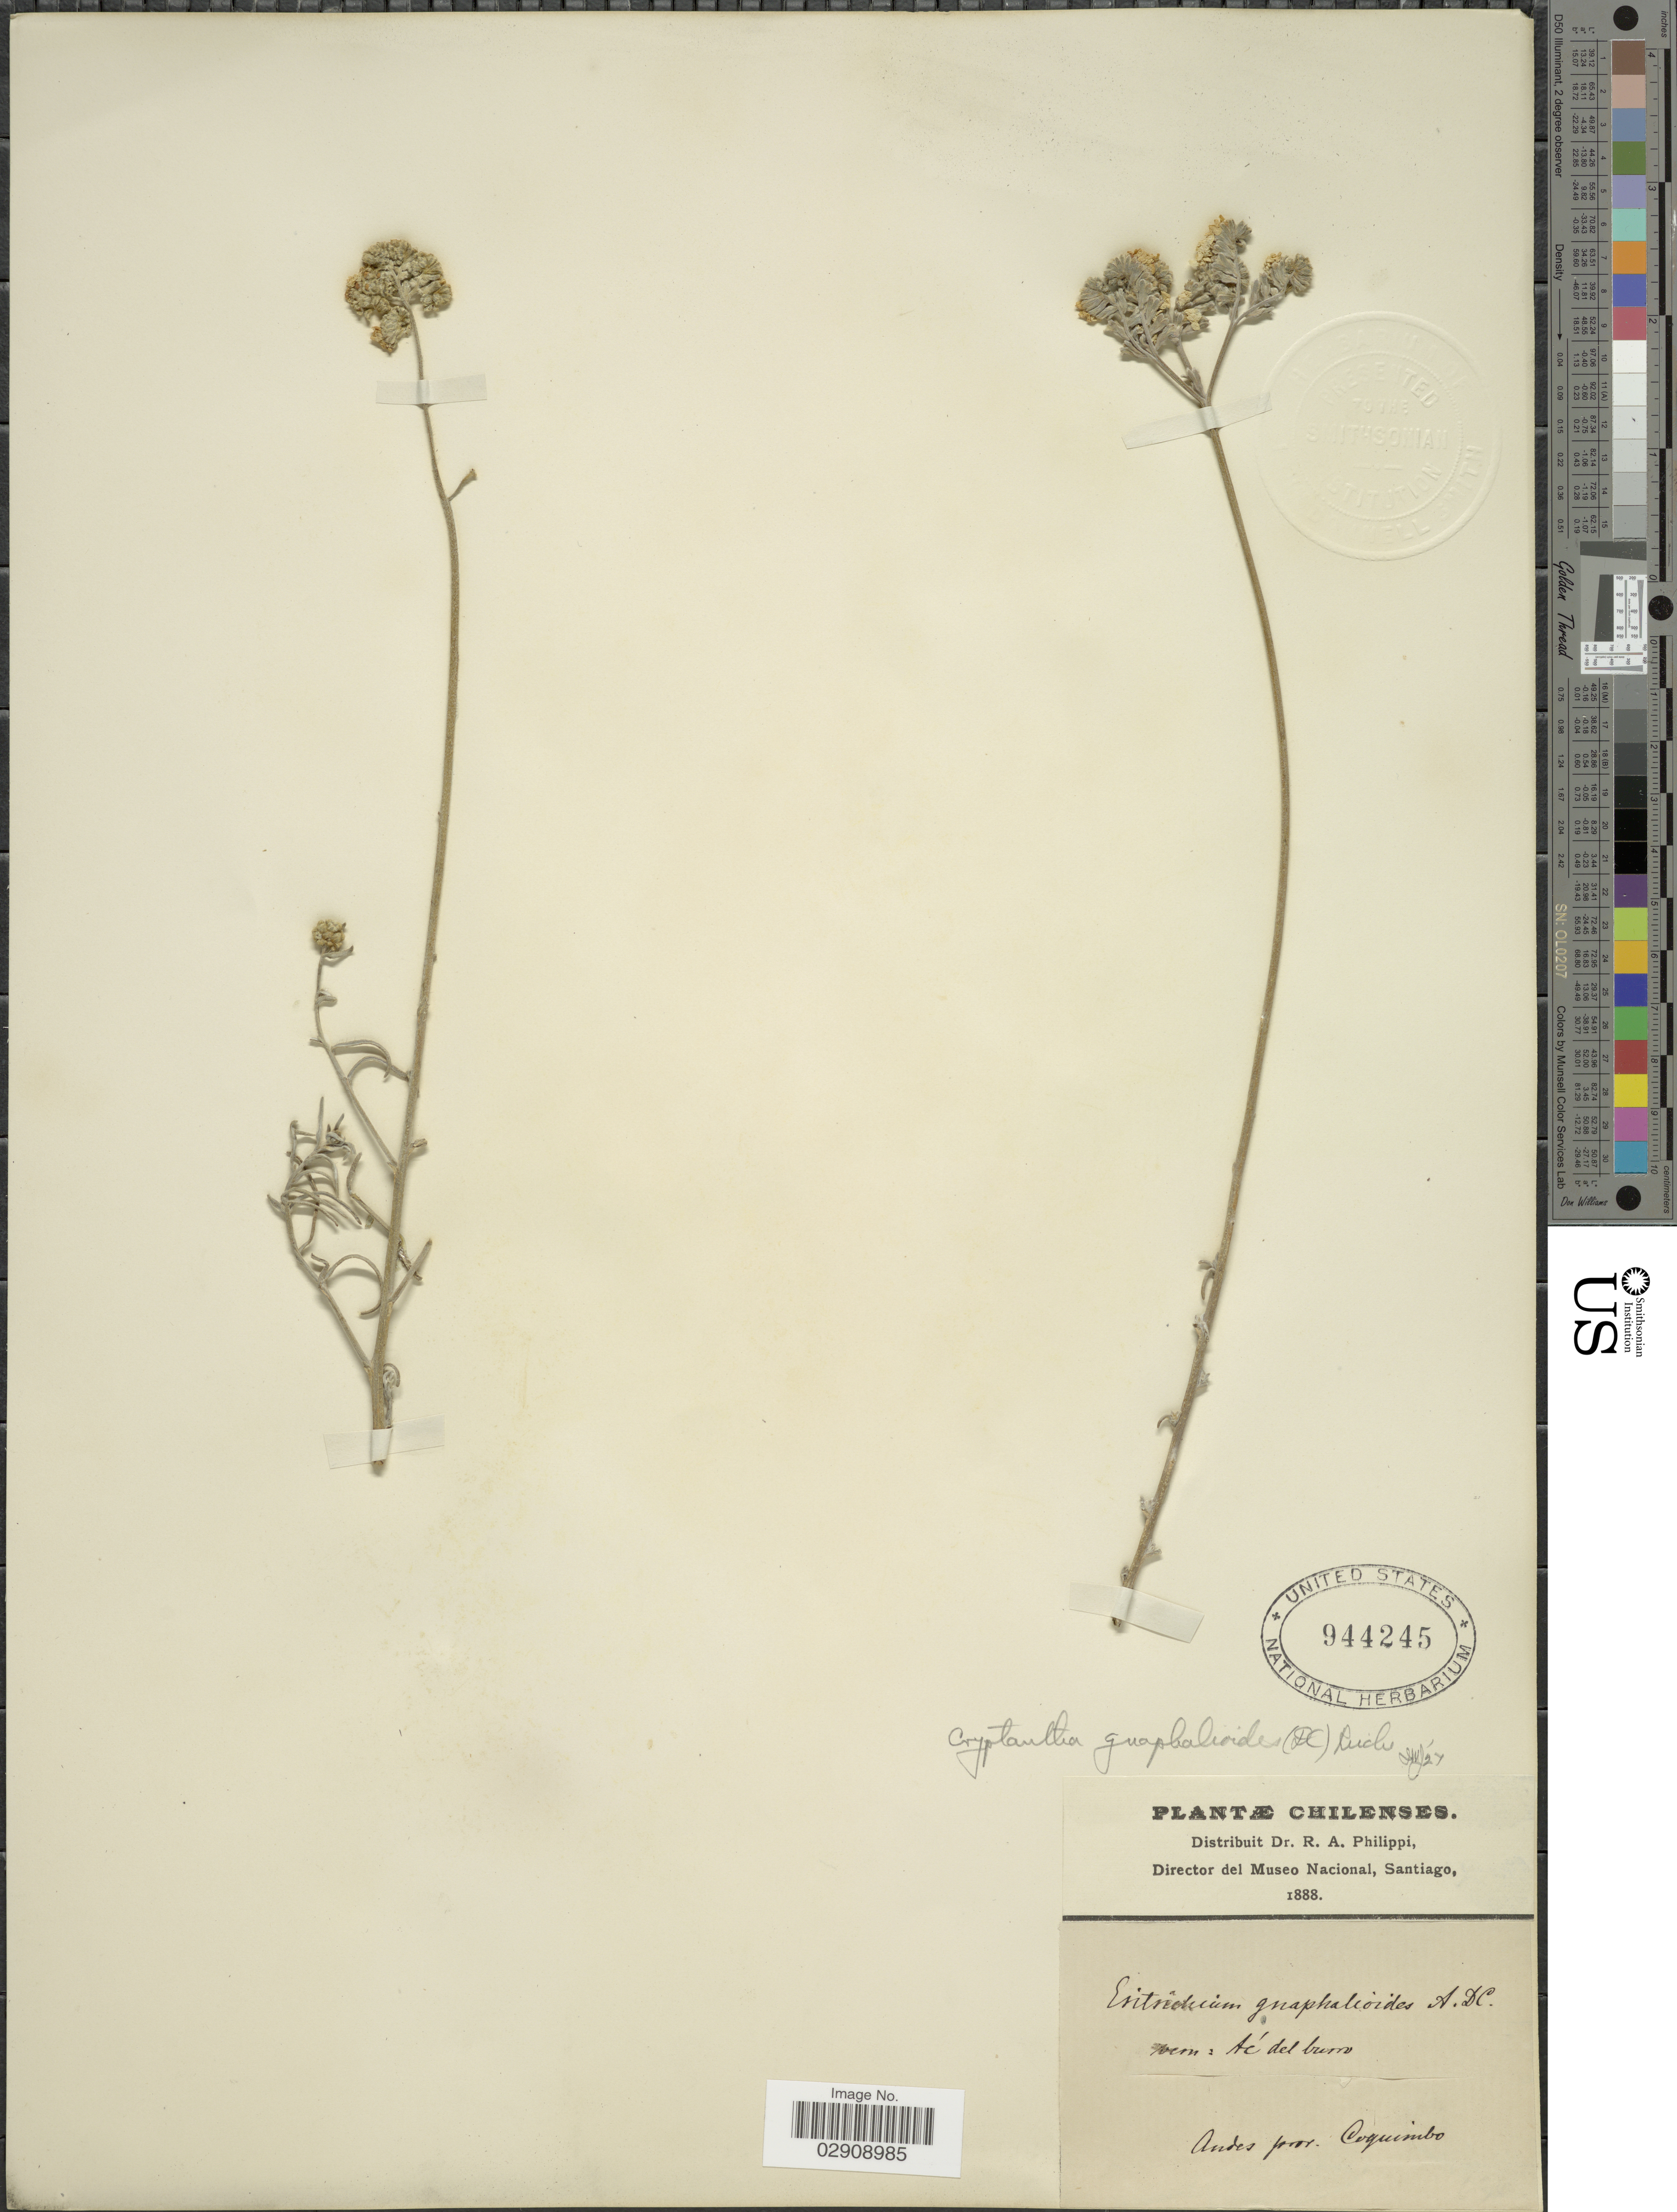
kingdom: Plantae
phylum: Tracheophyta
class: Magnoliopsida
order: Boraginales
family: Boraginaceae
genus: Cryptantha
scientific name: Cryptantha gnaphalioides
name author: (Phil.) Reiche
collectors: R. A. Philippi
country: Chile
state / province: Coquimbo (IV)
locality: Andes prov. Coquimbo. Chile.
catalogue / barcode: US 944245